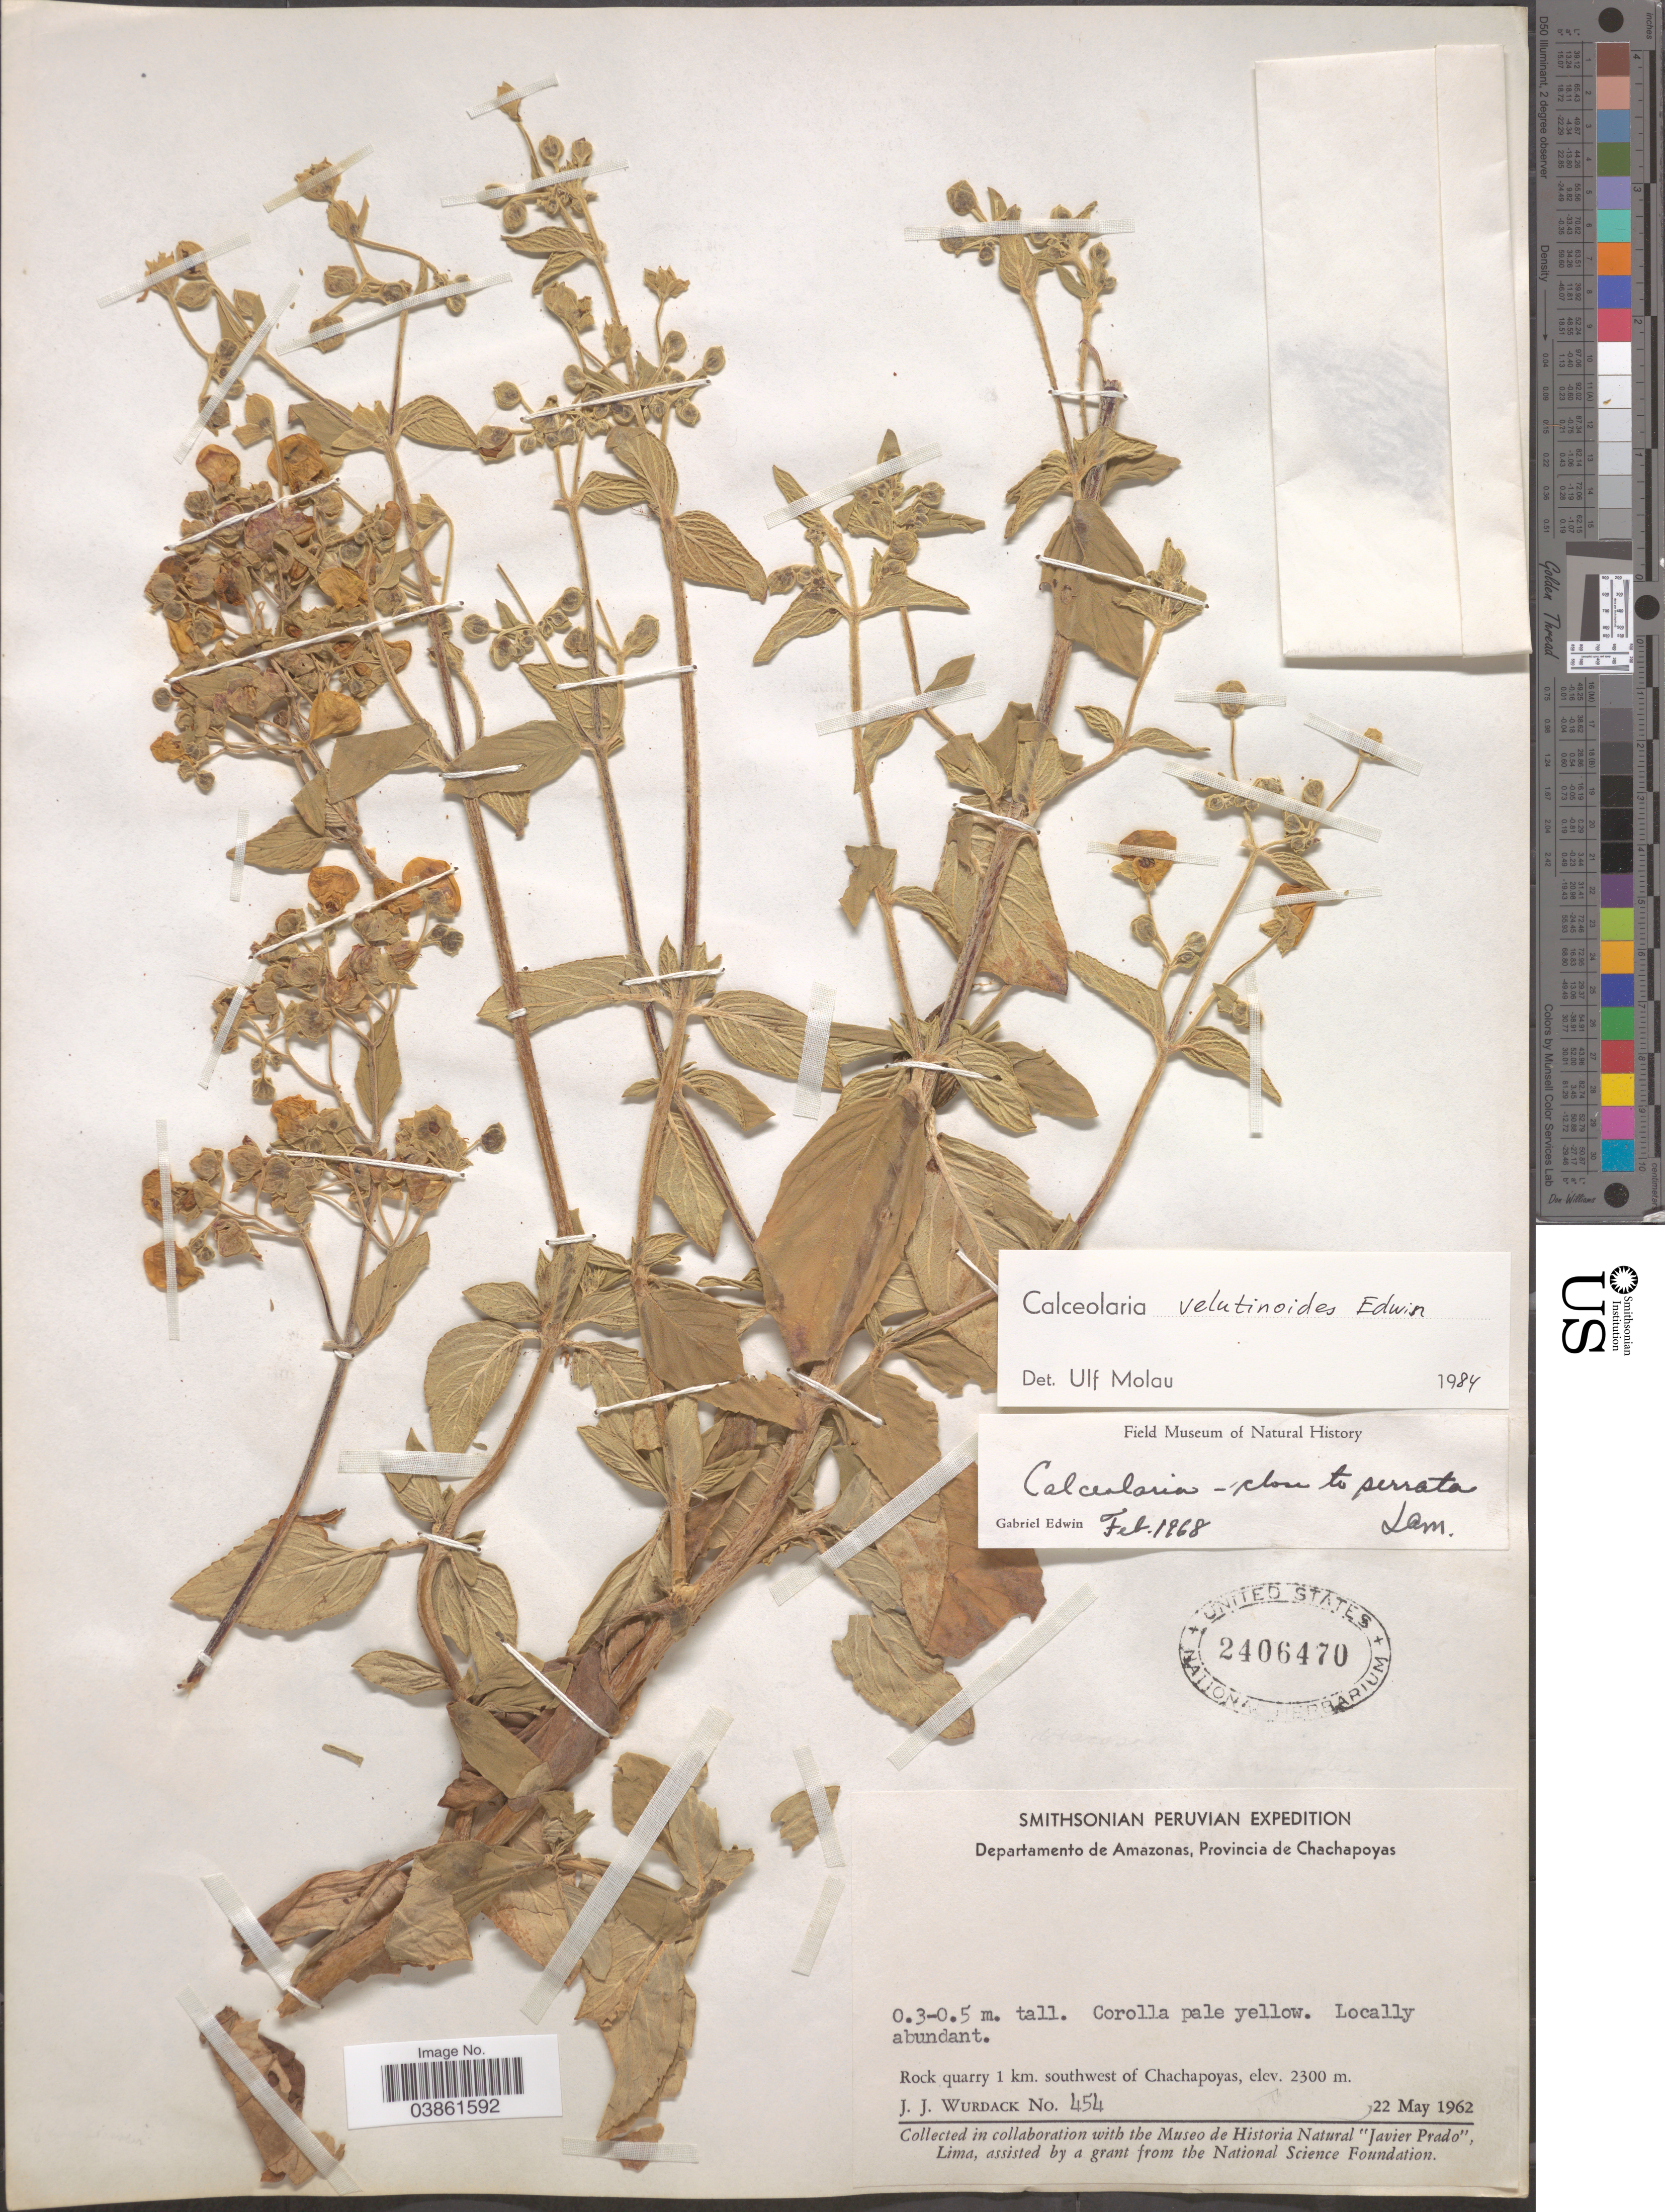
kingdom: Plantae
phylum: Tracheophyta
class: Magnoliopsida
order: Lamiales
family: Calceolariaceae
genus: Calceolaria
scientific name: Calceolaria velutinoides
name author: Edwin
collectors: J. J. Wurdack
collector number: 454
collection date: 1962-05-22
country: Peru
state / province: Amazonas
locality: Departamento de Amazonas, Provincia de Chachapoyas. 1 km. southwest of Chachapoyas.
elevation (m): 2300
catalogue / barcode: US 2406470